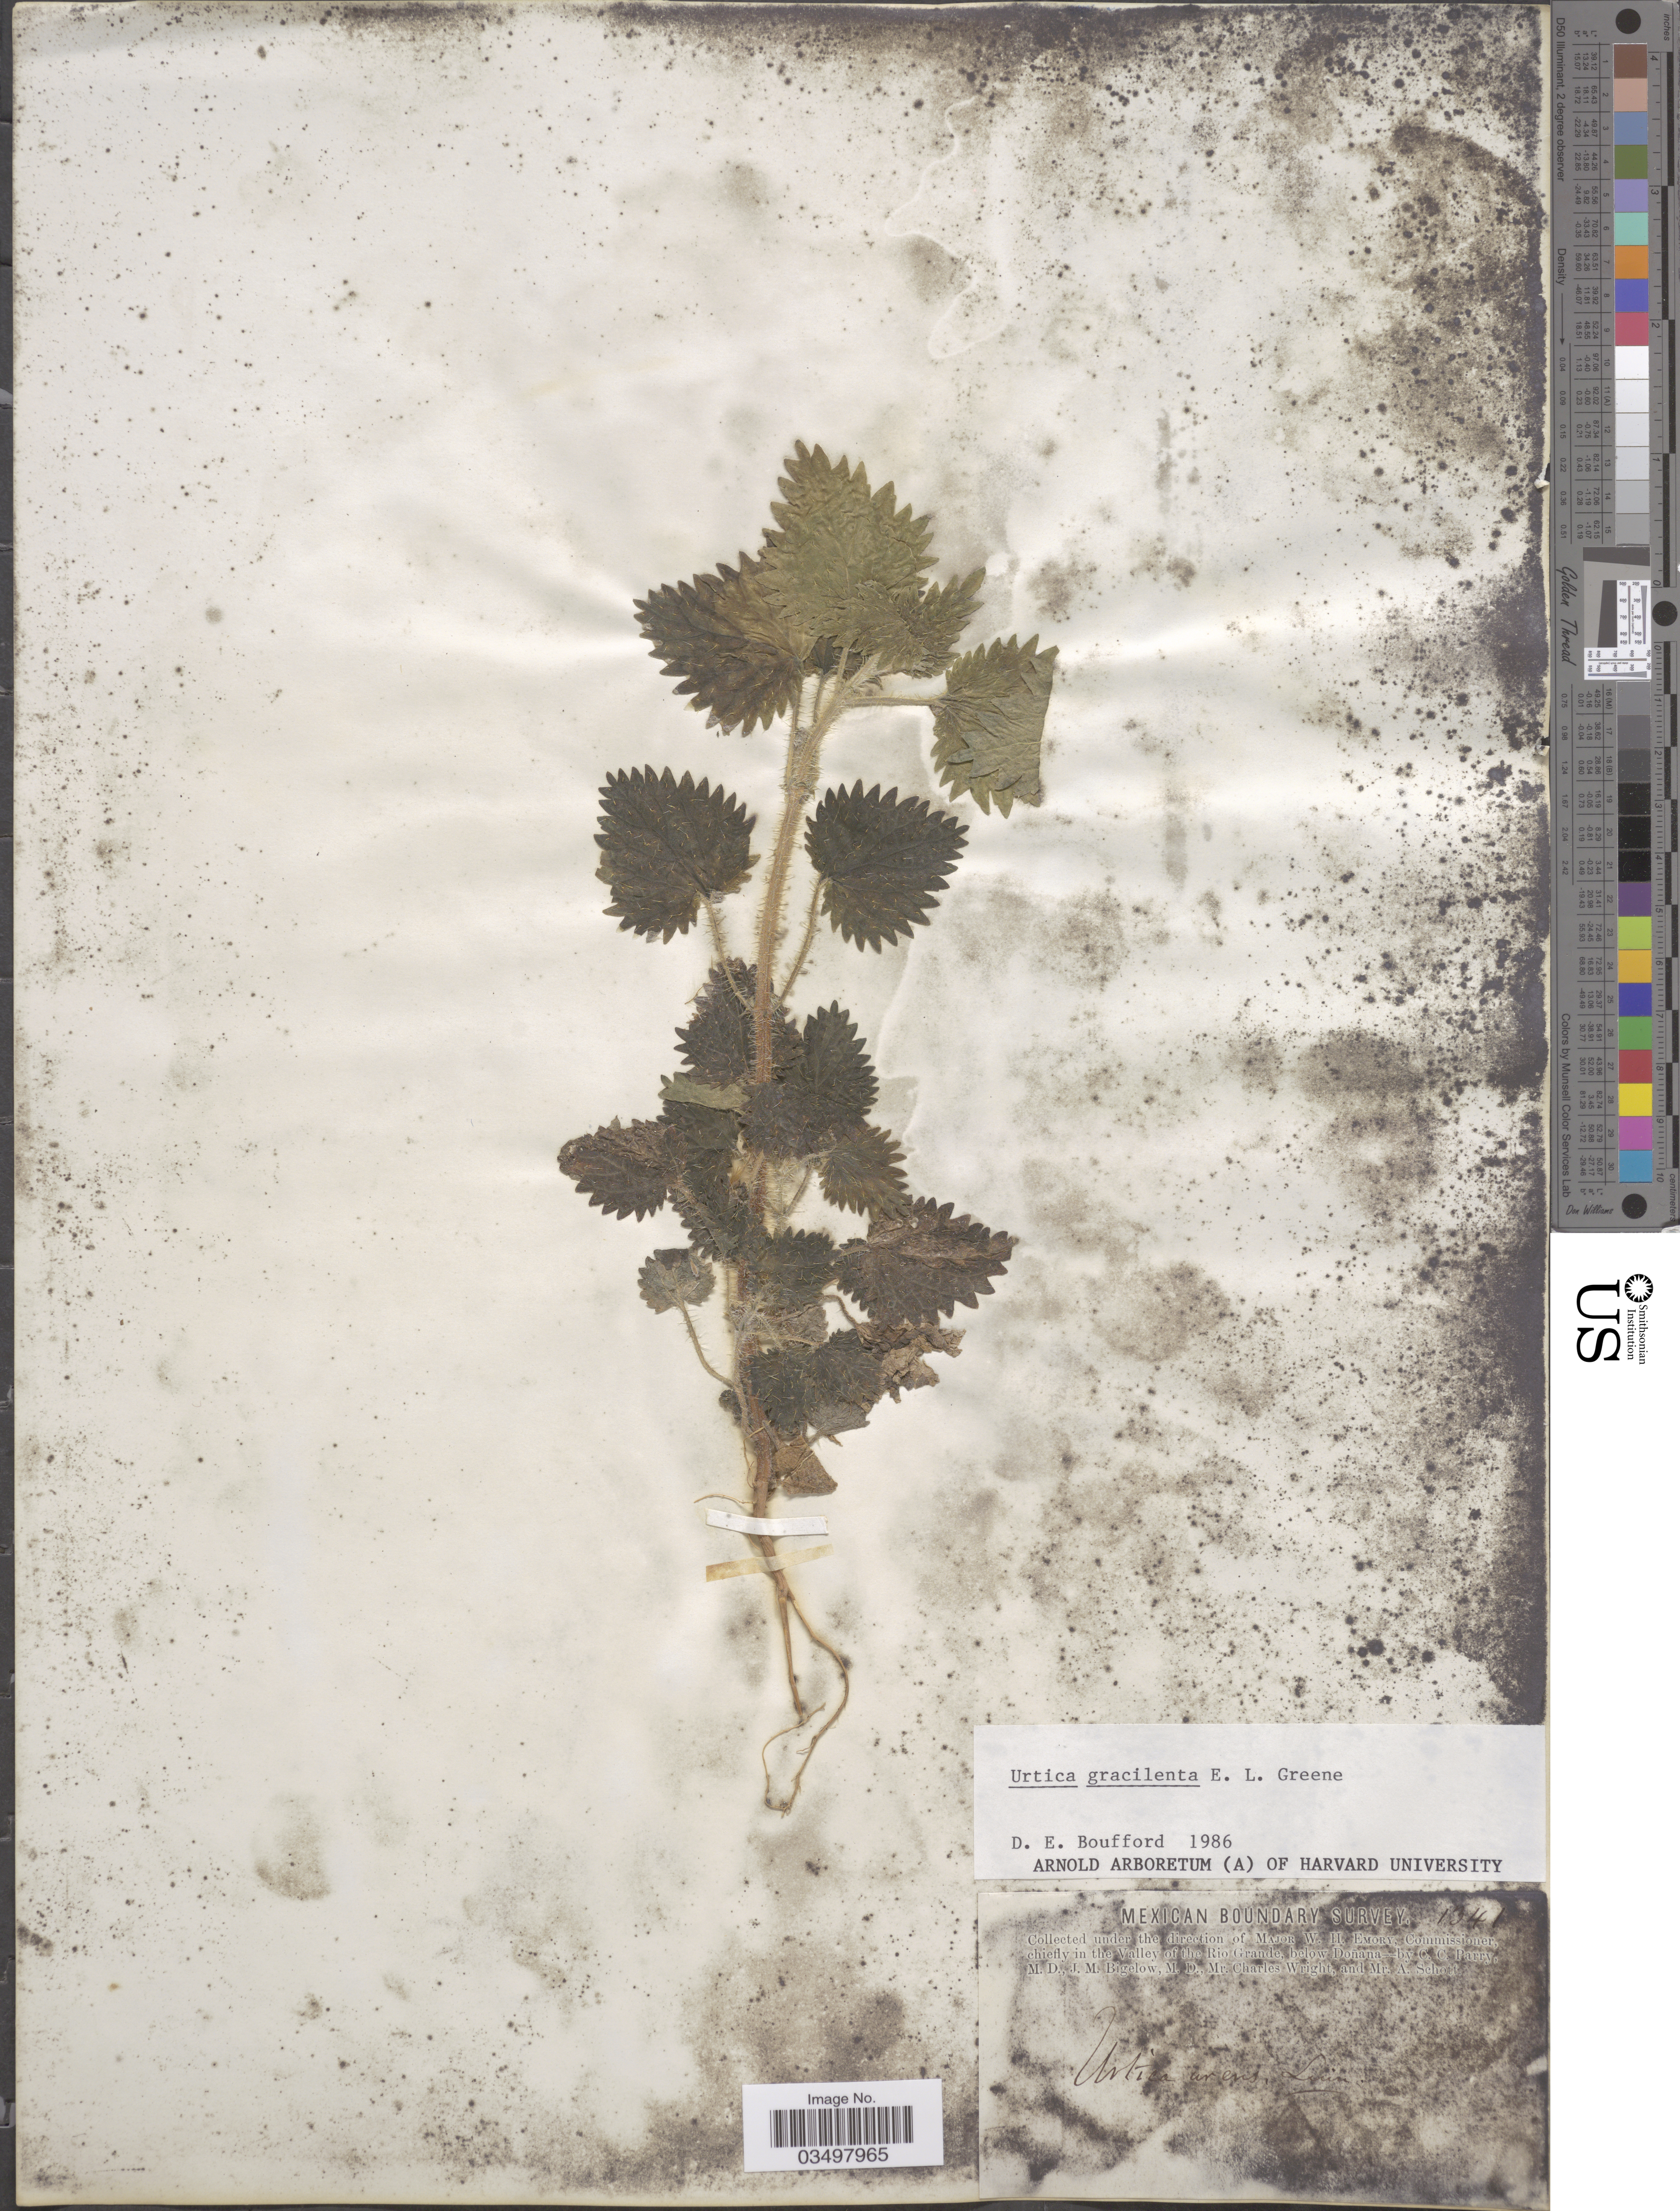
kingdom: Plantae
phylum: Tracheophyta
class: Magnoliopsida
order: Rosales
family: Urticaceae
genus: Urtica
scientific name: Urtica urens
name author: L.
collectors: C. C. Parry, J. M. Bigelow, C. Wright & A. Schott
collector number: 1341*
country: Mexico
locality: Mexican Boundary. In the Valley of the Rio Grande, below Doñana.